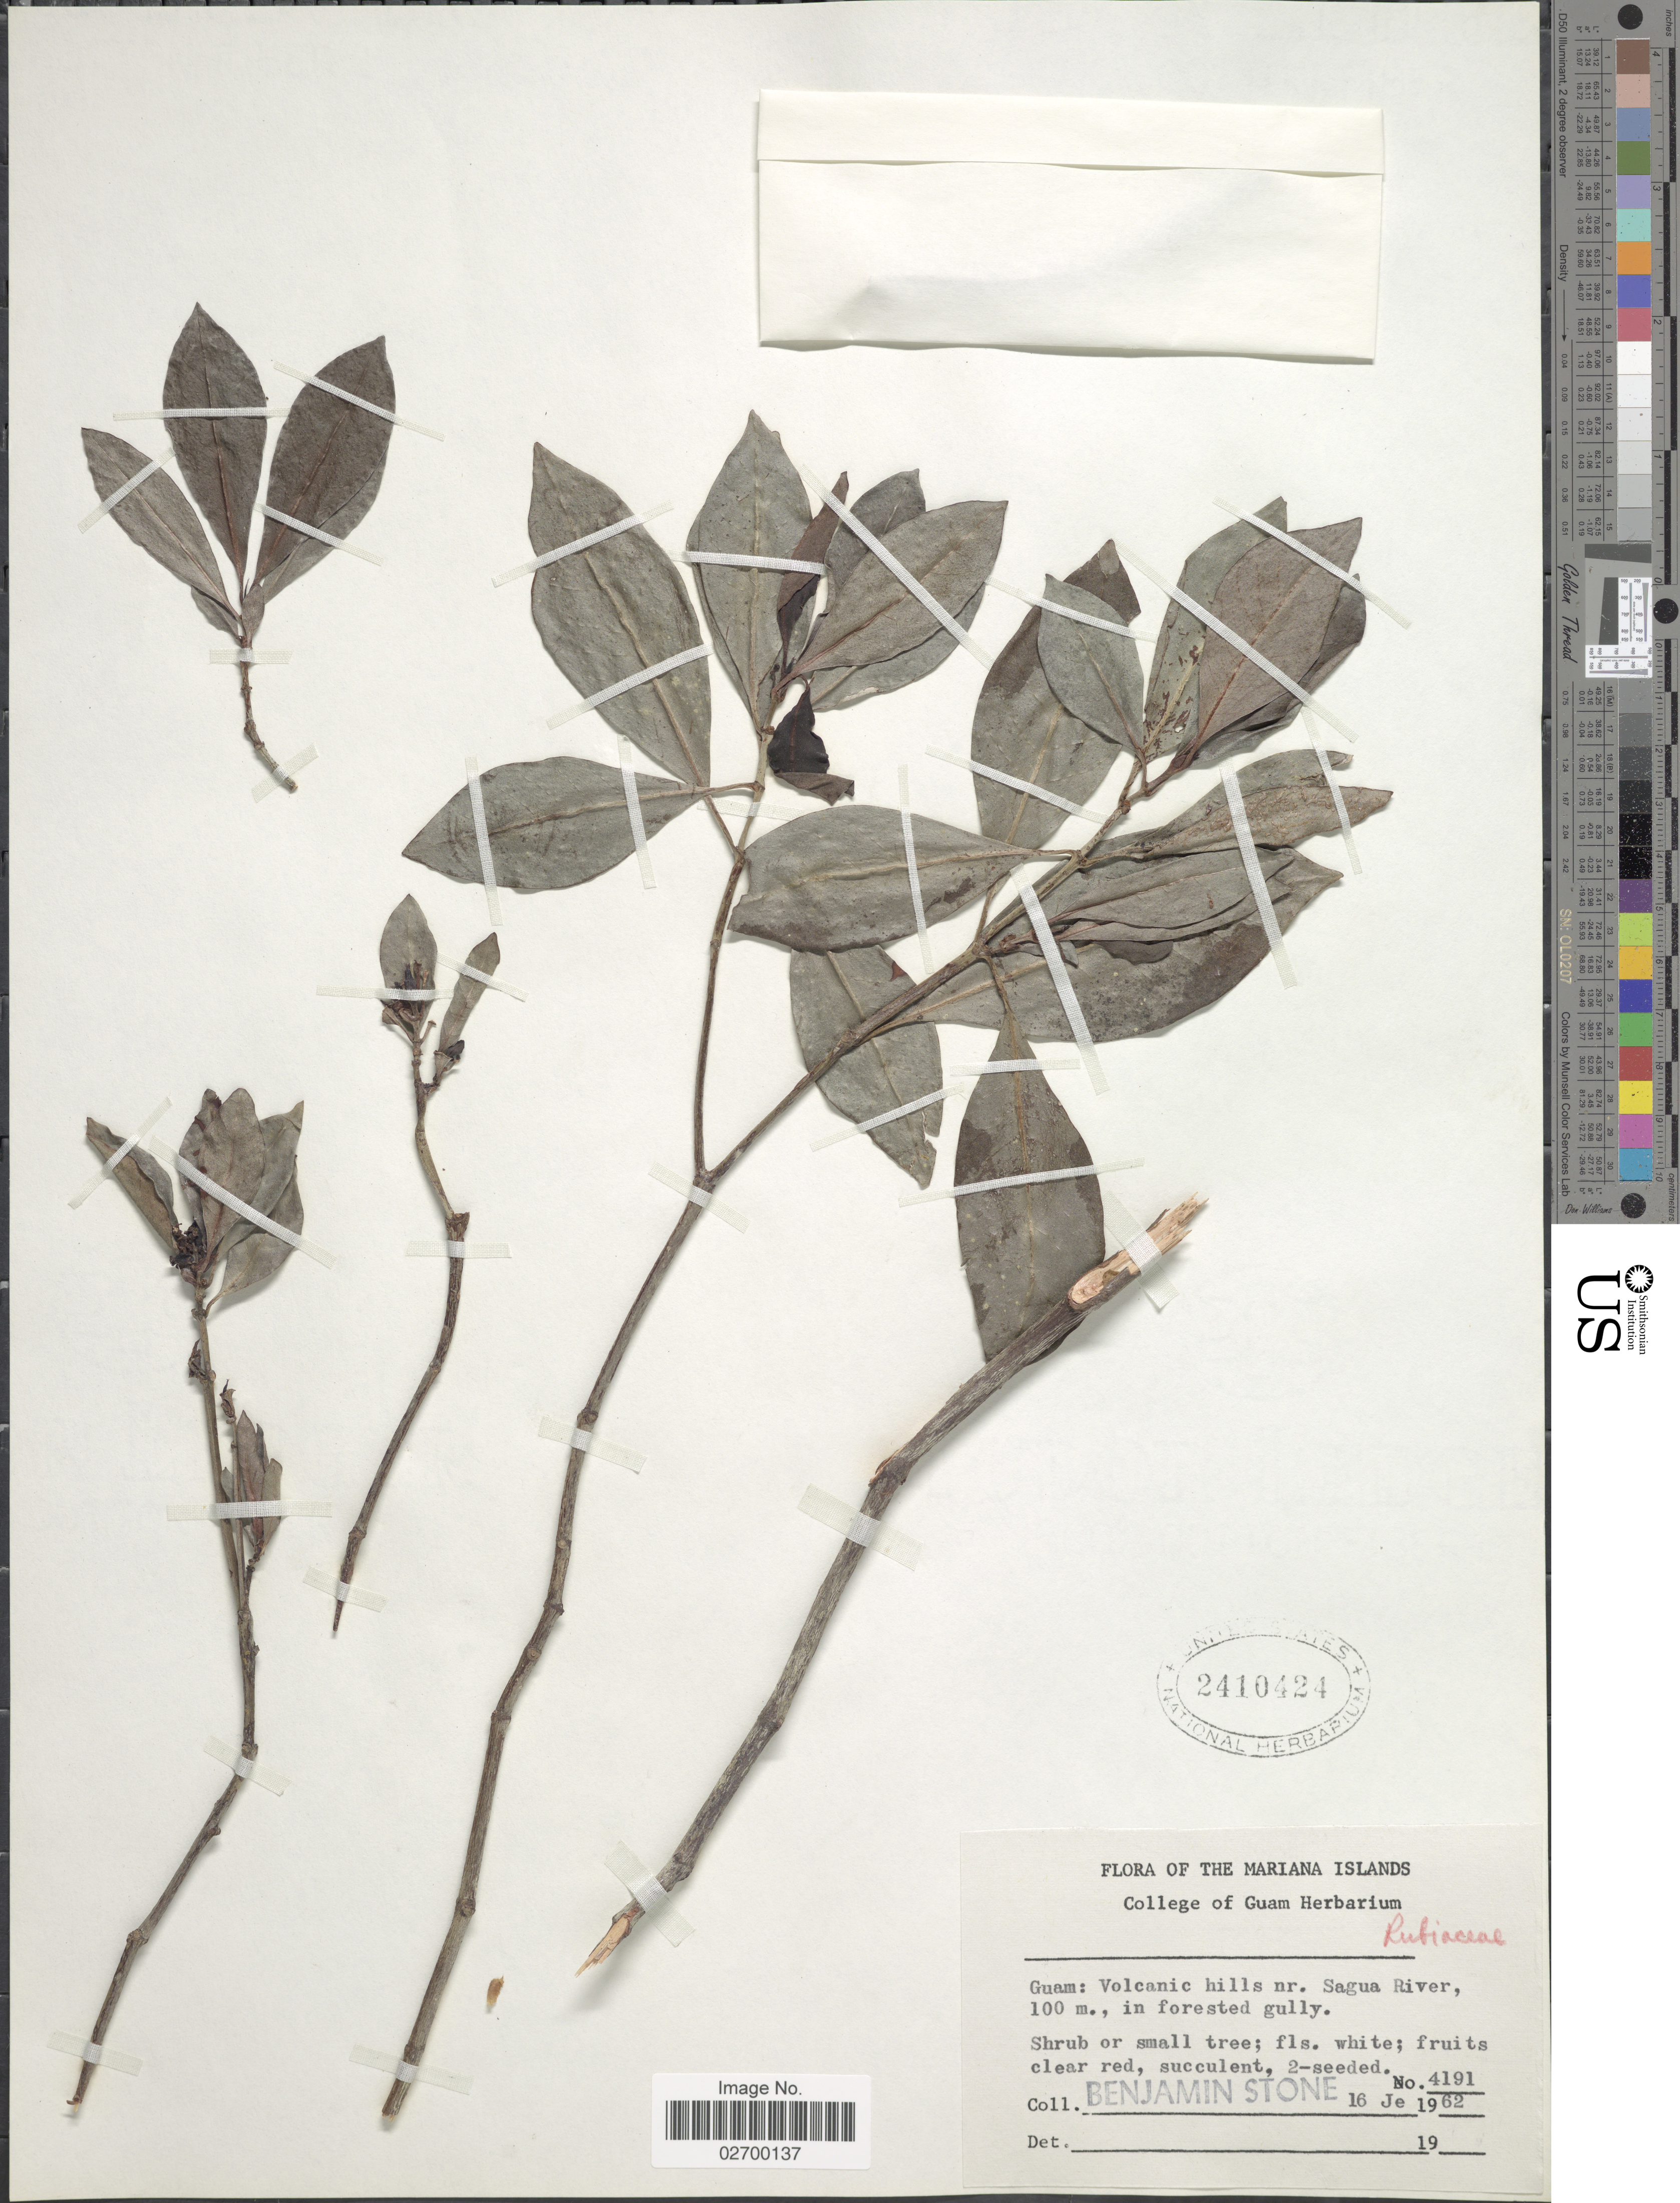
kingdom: Plantae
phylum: Tracheophyta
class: Magnoliopsida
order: Gentianales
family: Rubiaceae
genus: Psychotria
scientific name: Psychotria malaspinae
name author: Merr.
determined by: Fosberg, F. R.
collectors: B. C. Stone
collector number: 4191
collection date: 1962-06-16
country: Guam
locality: Mariana Islands. Sagua River.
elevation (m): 100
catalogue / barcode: US 2410424